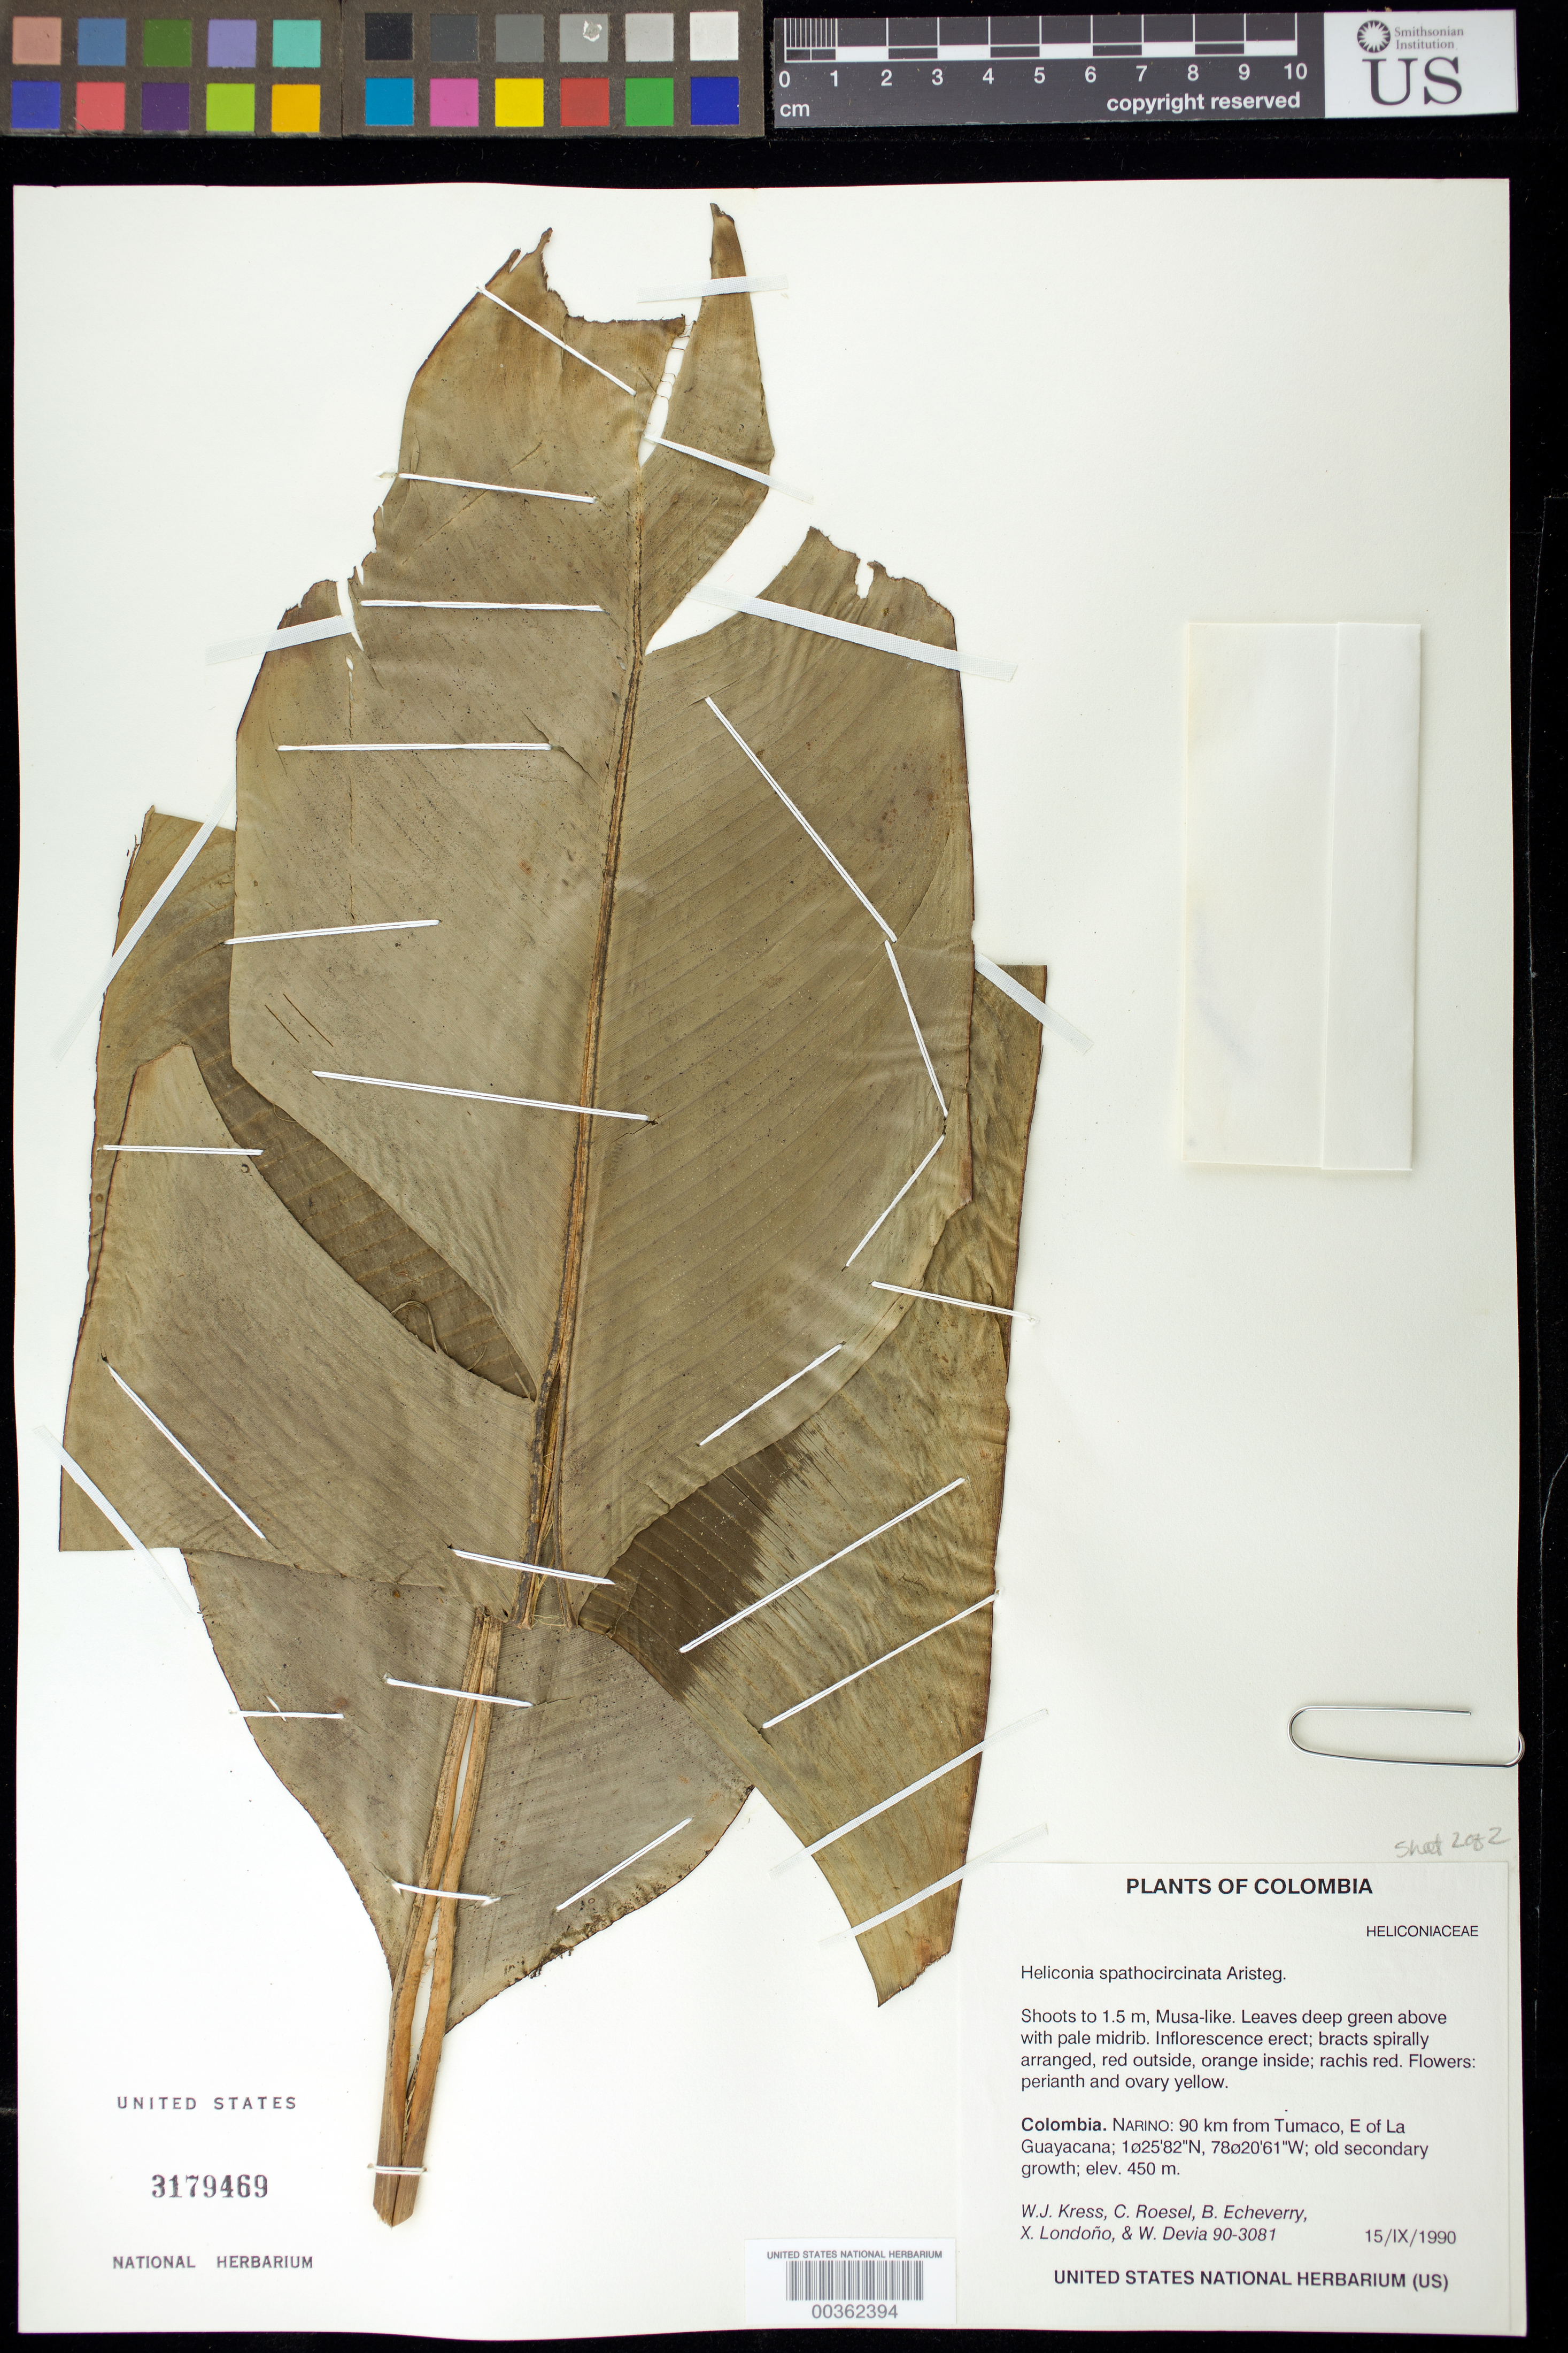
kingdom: Plantae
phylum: Tracheophyta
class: Liliopsida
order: Zingiberales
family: Heliconiaceae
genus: Heliconia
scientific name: Heliconia spathocircinata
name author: Aristeg.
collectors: W. J. Kress, C. S. Roesel, B. Echeverry, X. Londoño & W. Devia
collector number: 90-3081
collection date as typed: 15 Sep 1990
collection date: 1990-09-15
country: Colombia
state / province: Nariño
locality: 64 km from Tumaco near la Guayacana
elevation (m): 450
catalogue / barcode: US 3179469